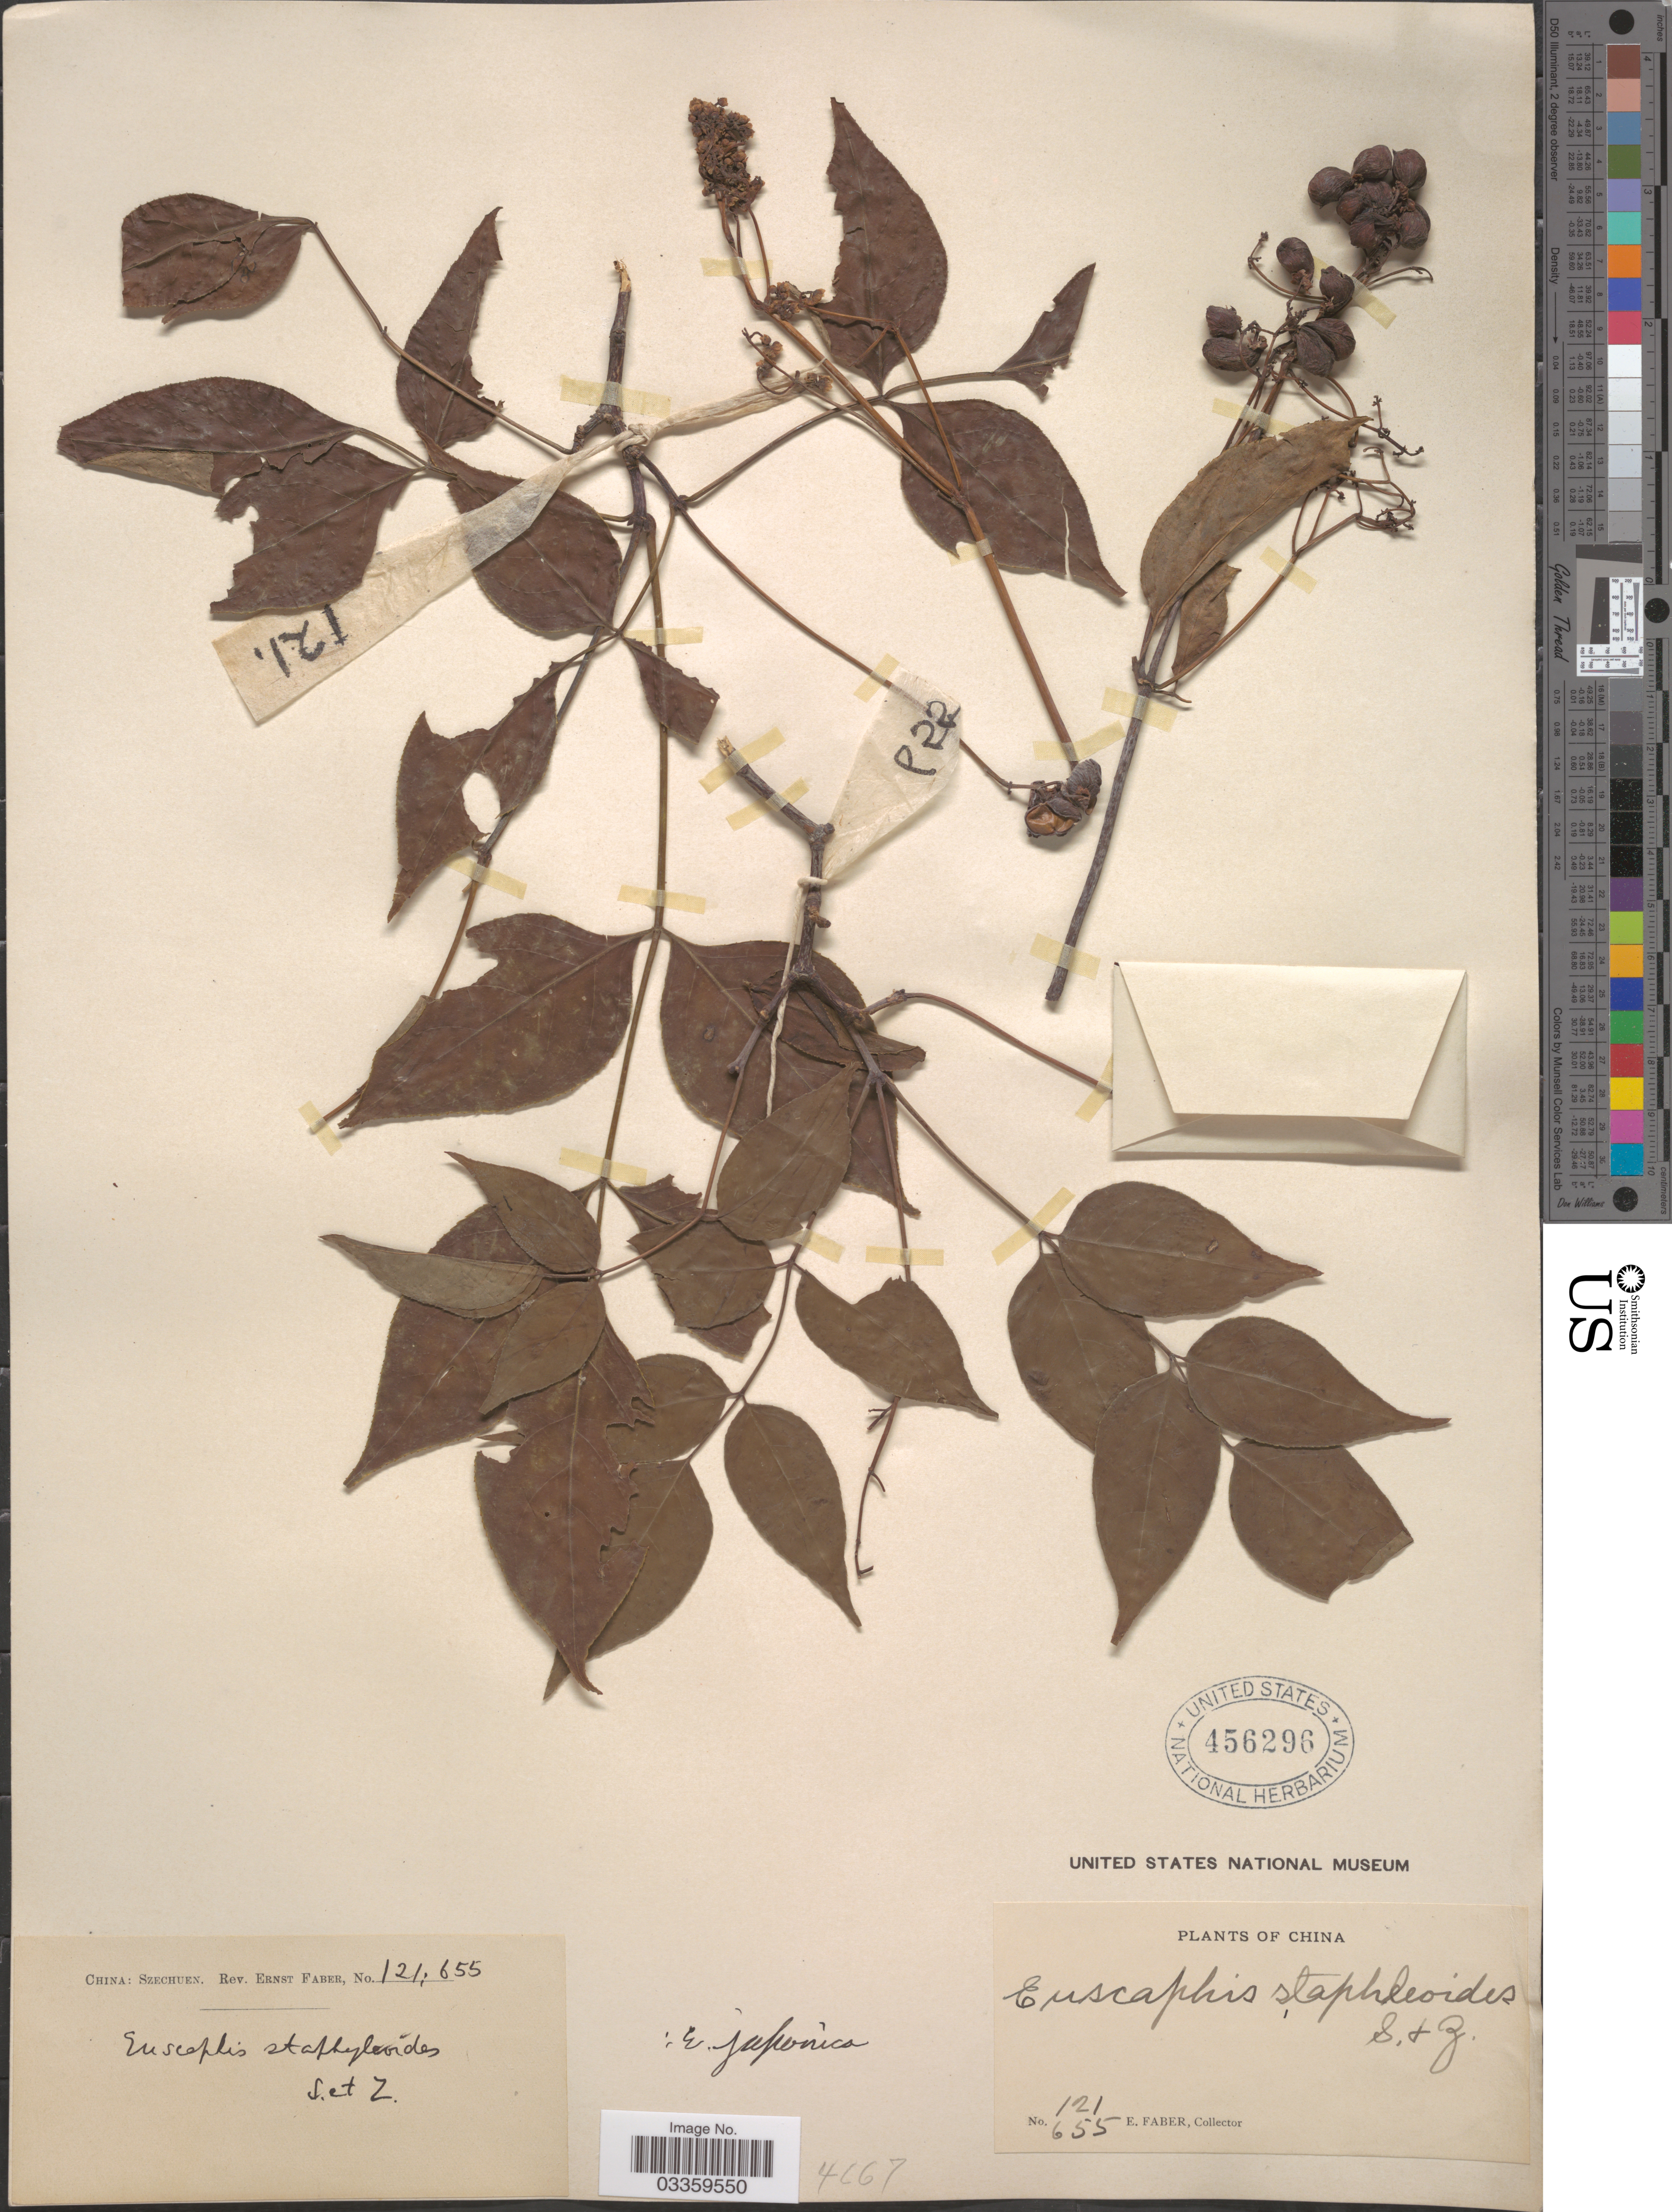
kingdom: Plantae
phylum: Tracheophyta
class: Magnoliopsida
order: Crossosomatales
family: Staphyleaceae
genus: Euscaphis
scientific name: Euscaphis japonica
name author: (Thunb.) Kanitz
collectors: E. Faber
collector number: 121/655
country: China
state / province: Sichuan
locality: Szechuen.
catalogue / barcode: US 456296